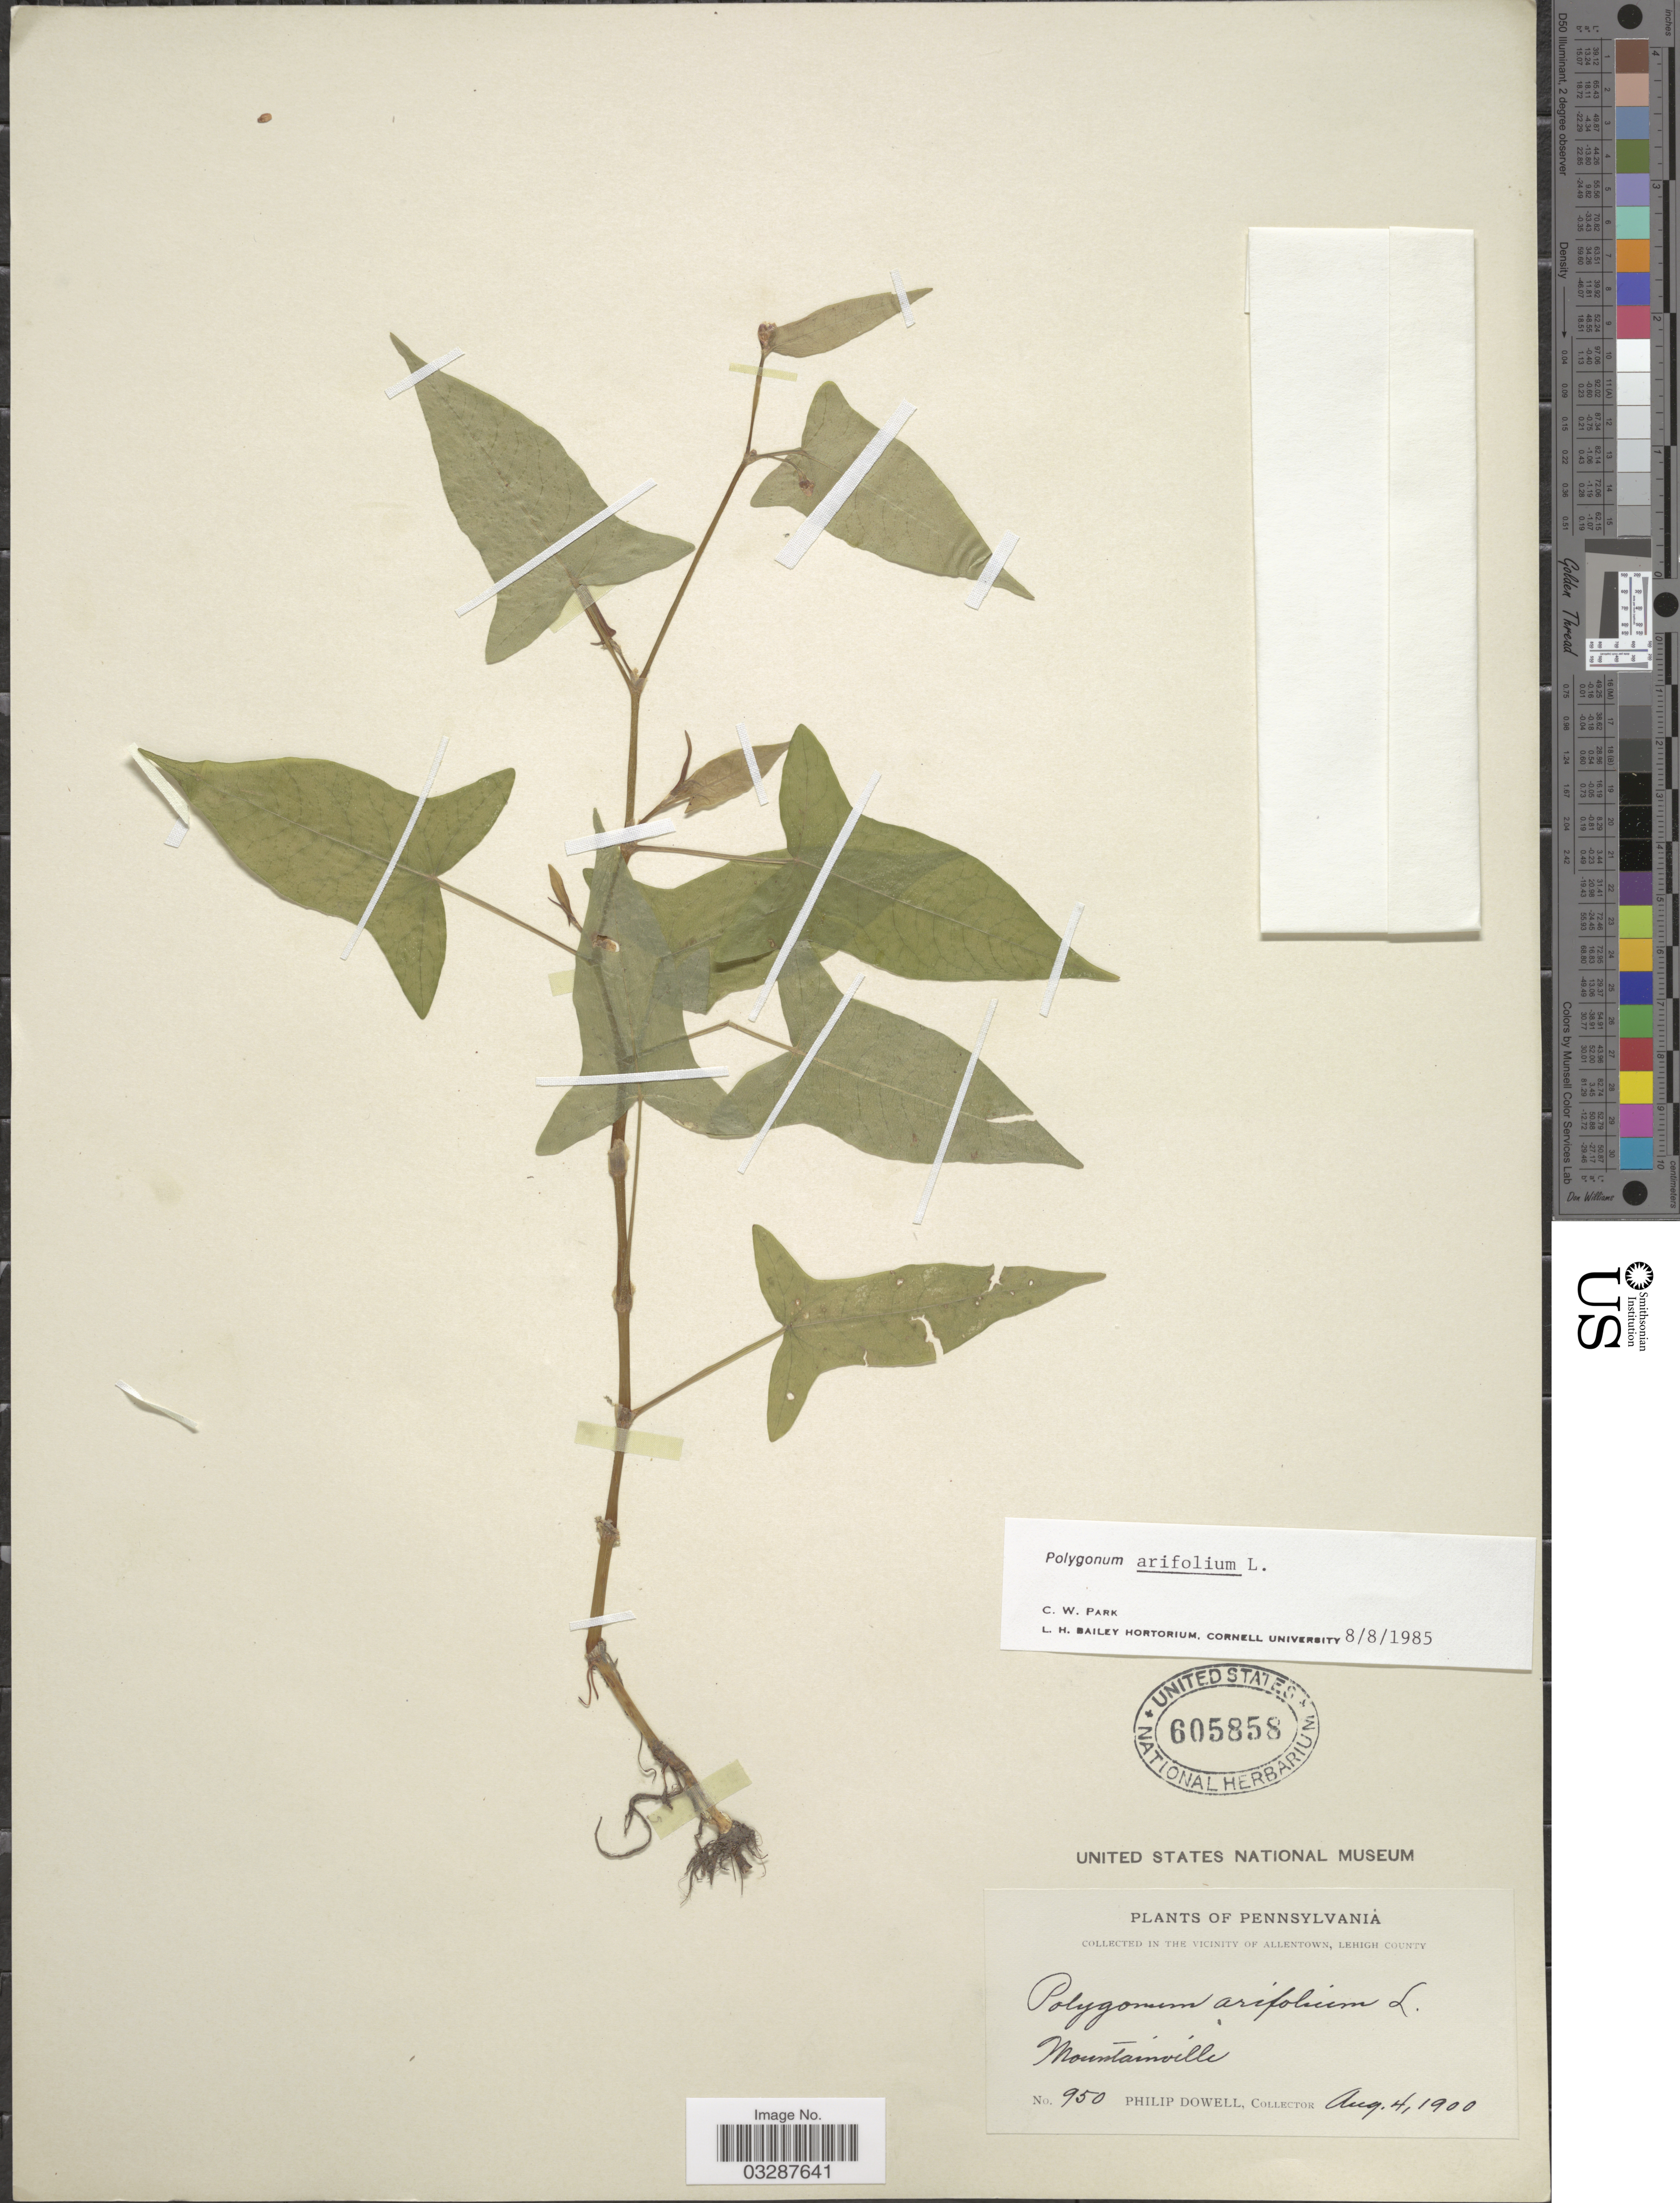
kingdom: Plantae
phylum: Tracheophyta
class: Magnoliopsida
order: Caryophyllales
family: Polygonaceae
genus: Persicaria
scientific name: Persicaria arifolia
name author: (L.) Haraldson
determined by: Atha, D. E.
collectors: P. Dowell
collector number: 950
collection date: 1900-08-04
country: United States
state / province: Pennsylvania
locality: Vicinity of Allentown, Lehigh County. Mountainville.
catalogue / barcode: US 605858